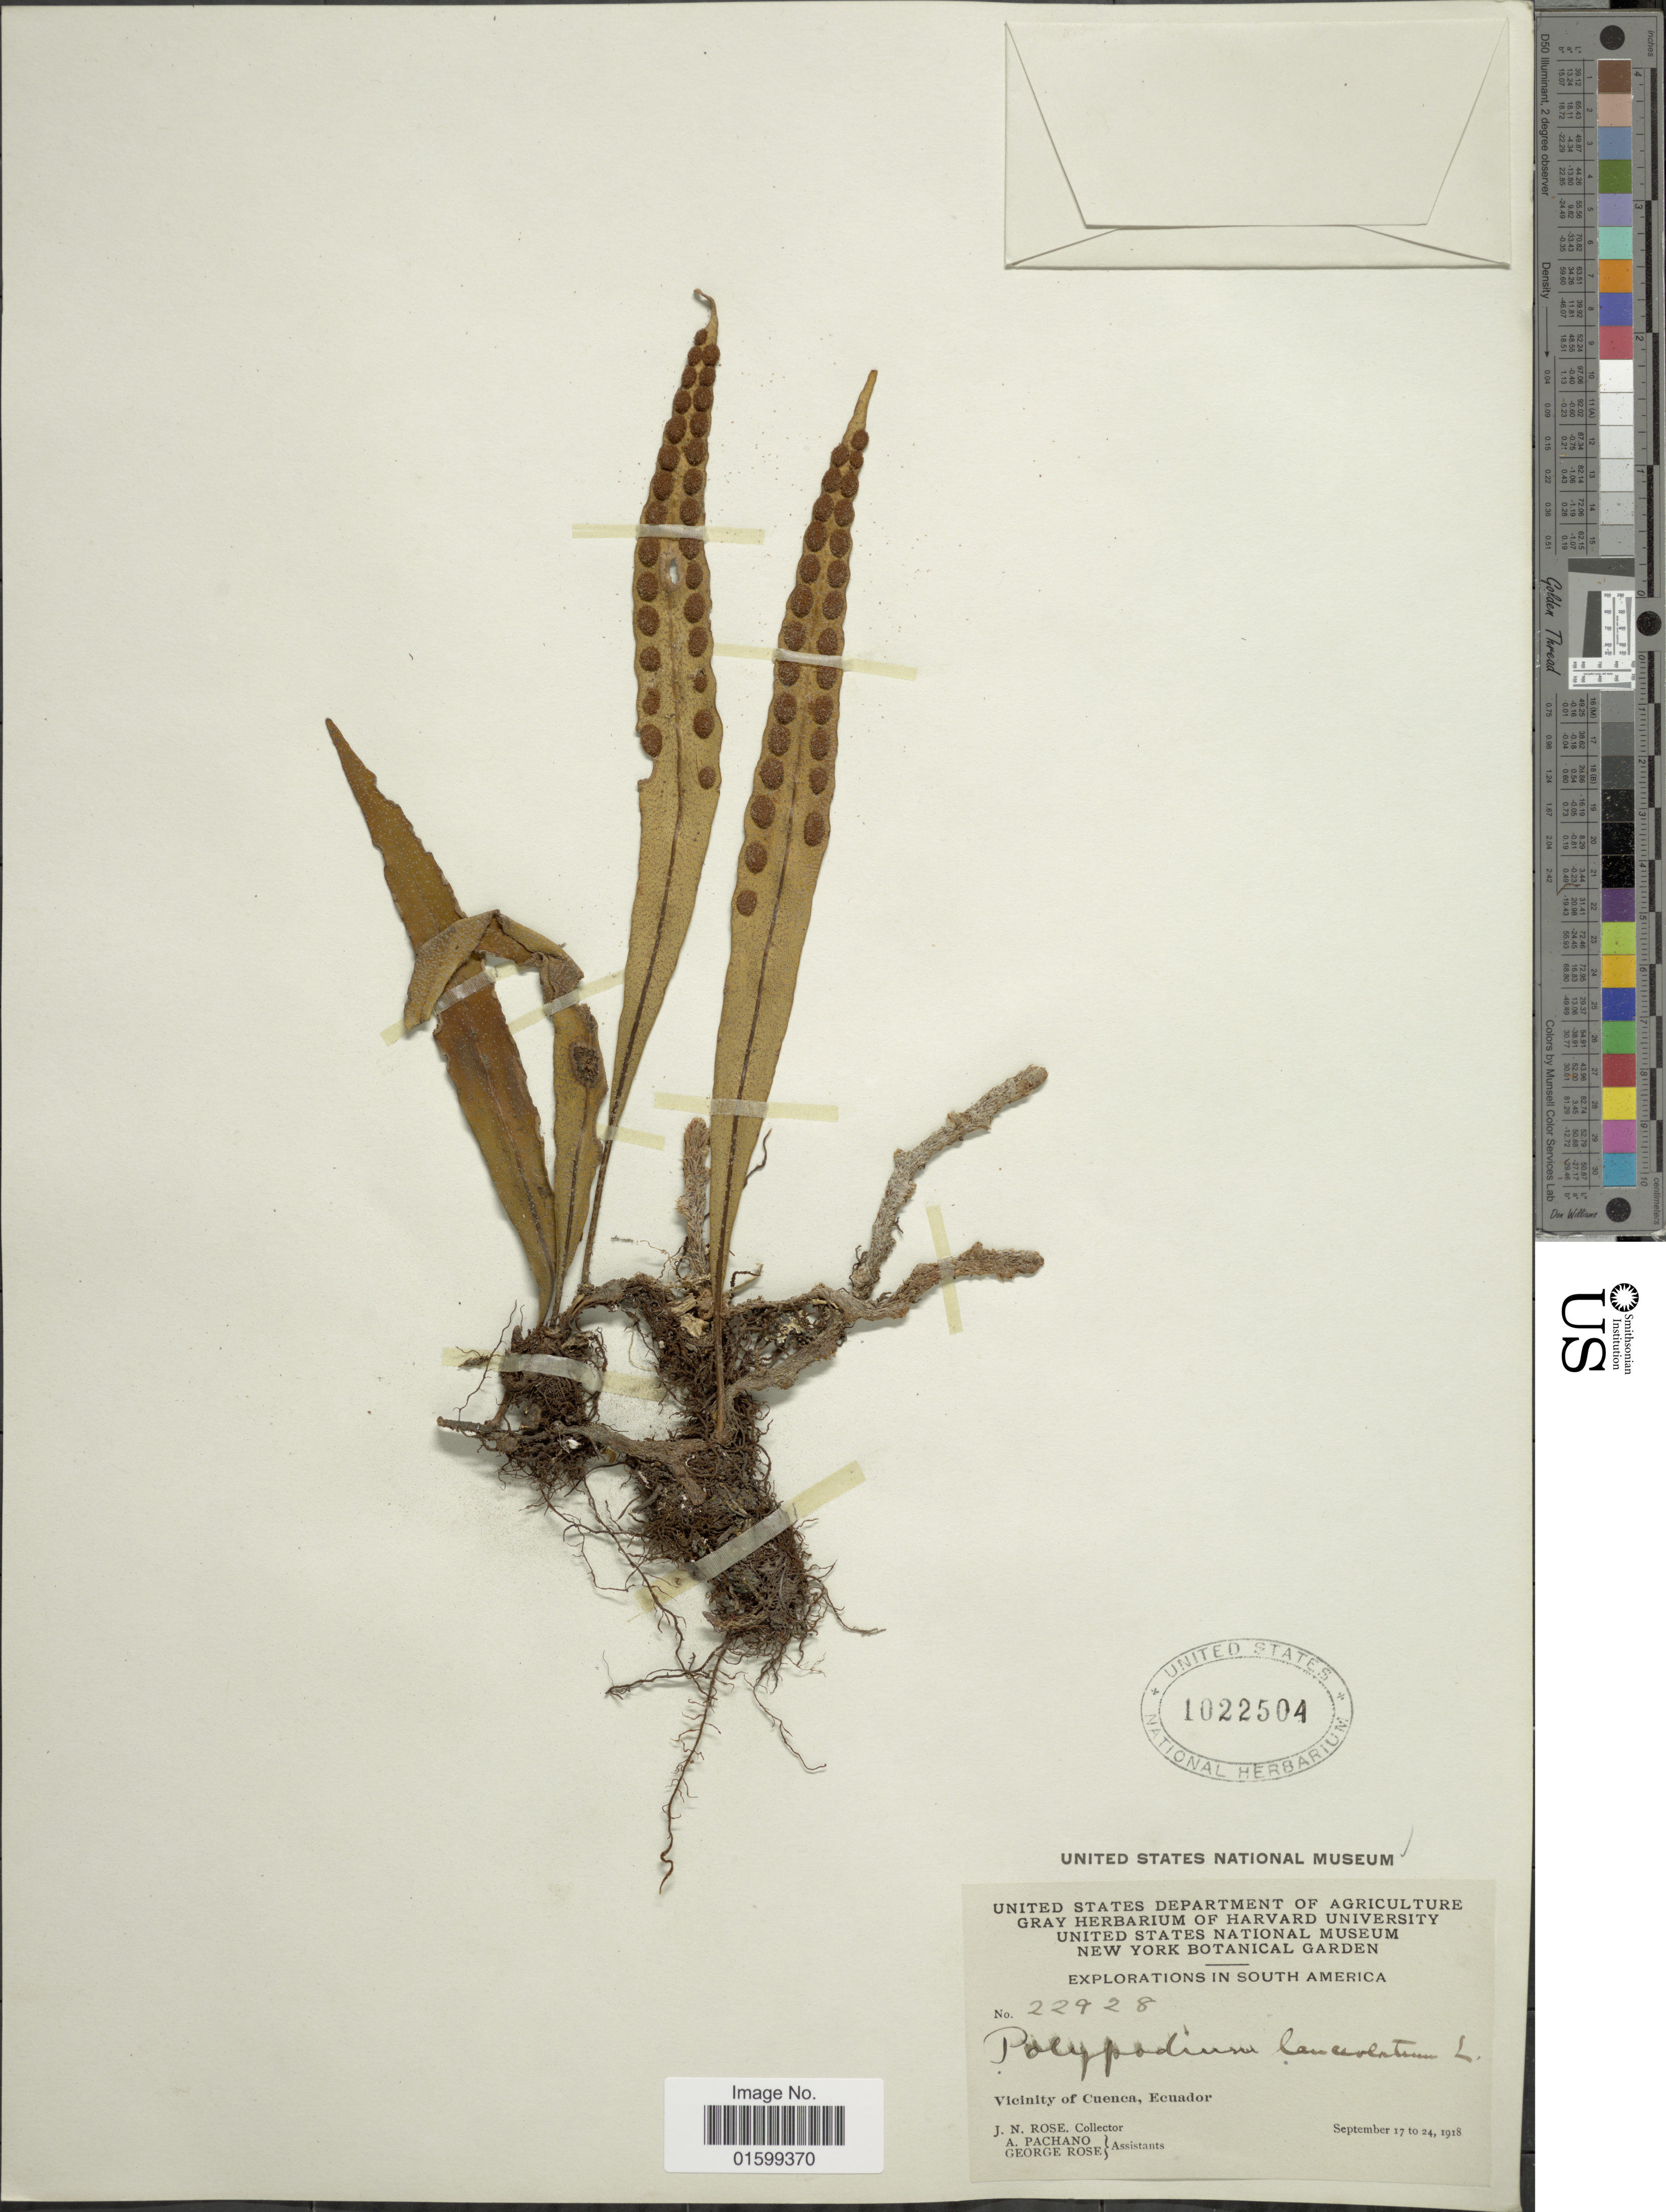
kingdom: Plantae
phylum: Tracheophyta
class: Polypodiopsida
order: Polypodiales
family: Polypodiaceae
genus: Pleopeltis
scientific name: Pleopeltis macrocarpa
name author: (Bory ex Willd.) Kaulf.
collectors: J. N. Rose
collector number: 22928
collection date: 1918-09-17/1918-09-24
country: Ecuador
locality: Vicinity of Cuenca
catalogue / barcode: US 1022504